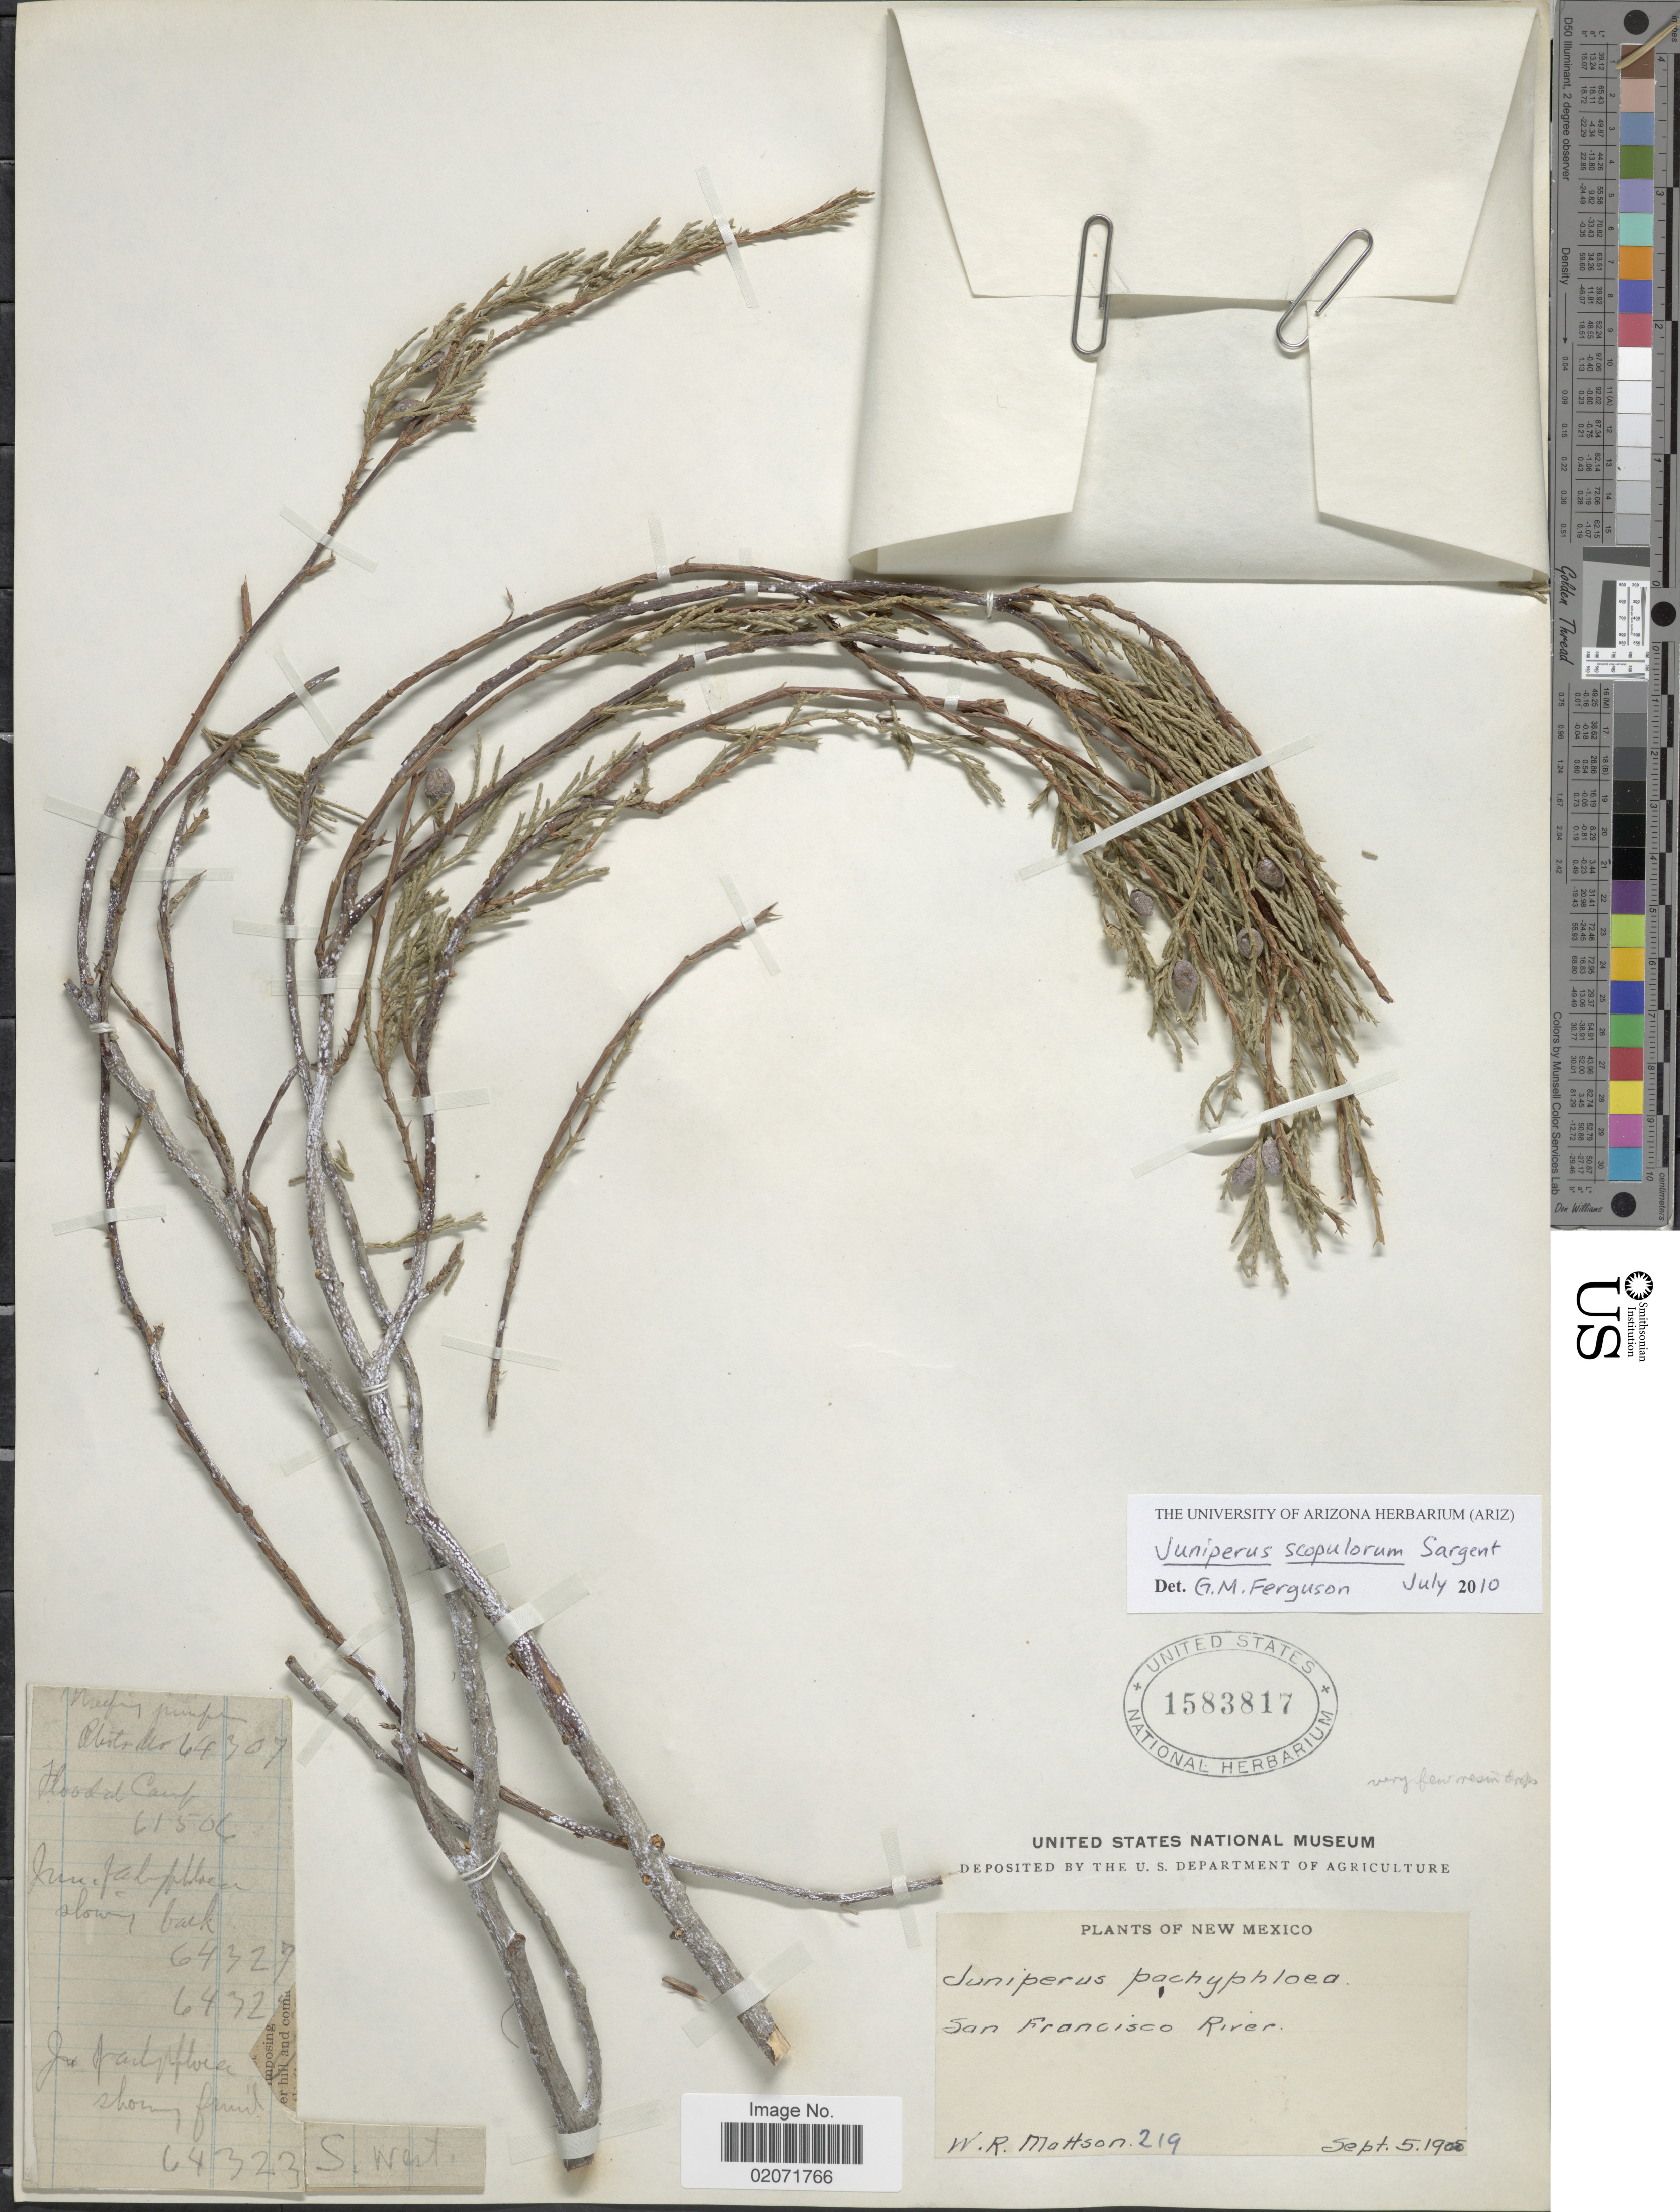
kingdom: Plantae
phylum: Tracheophyta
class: Pinopsida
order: Pinales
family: Cupressaceae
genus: Juniperus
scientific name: Juniperus scopulorum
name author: Sarg.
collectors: W. Mattson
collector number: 219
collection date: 1905-09-05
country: United States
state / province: New Mexico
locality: San Francisco River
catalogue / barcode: US 1583817